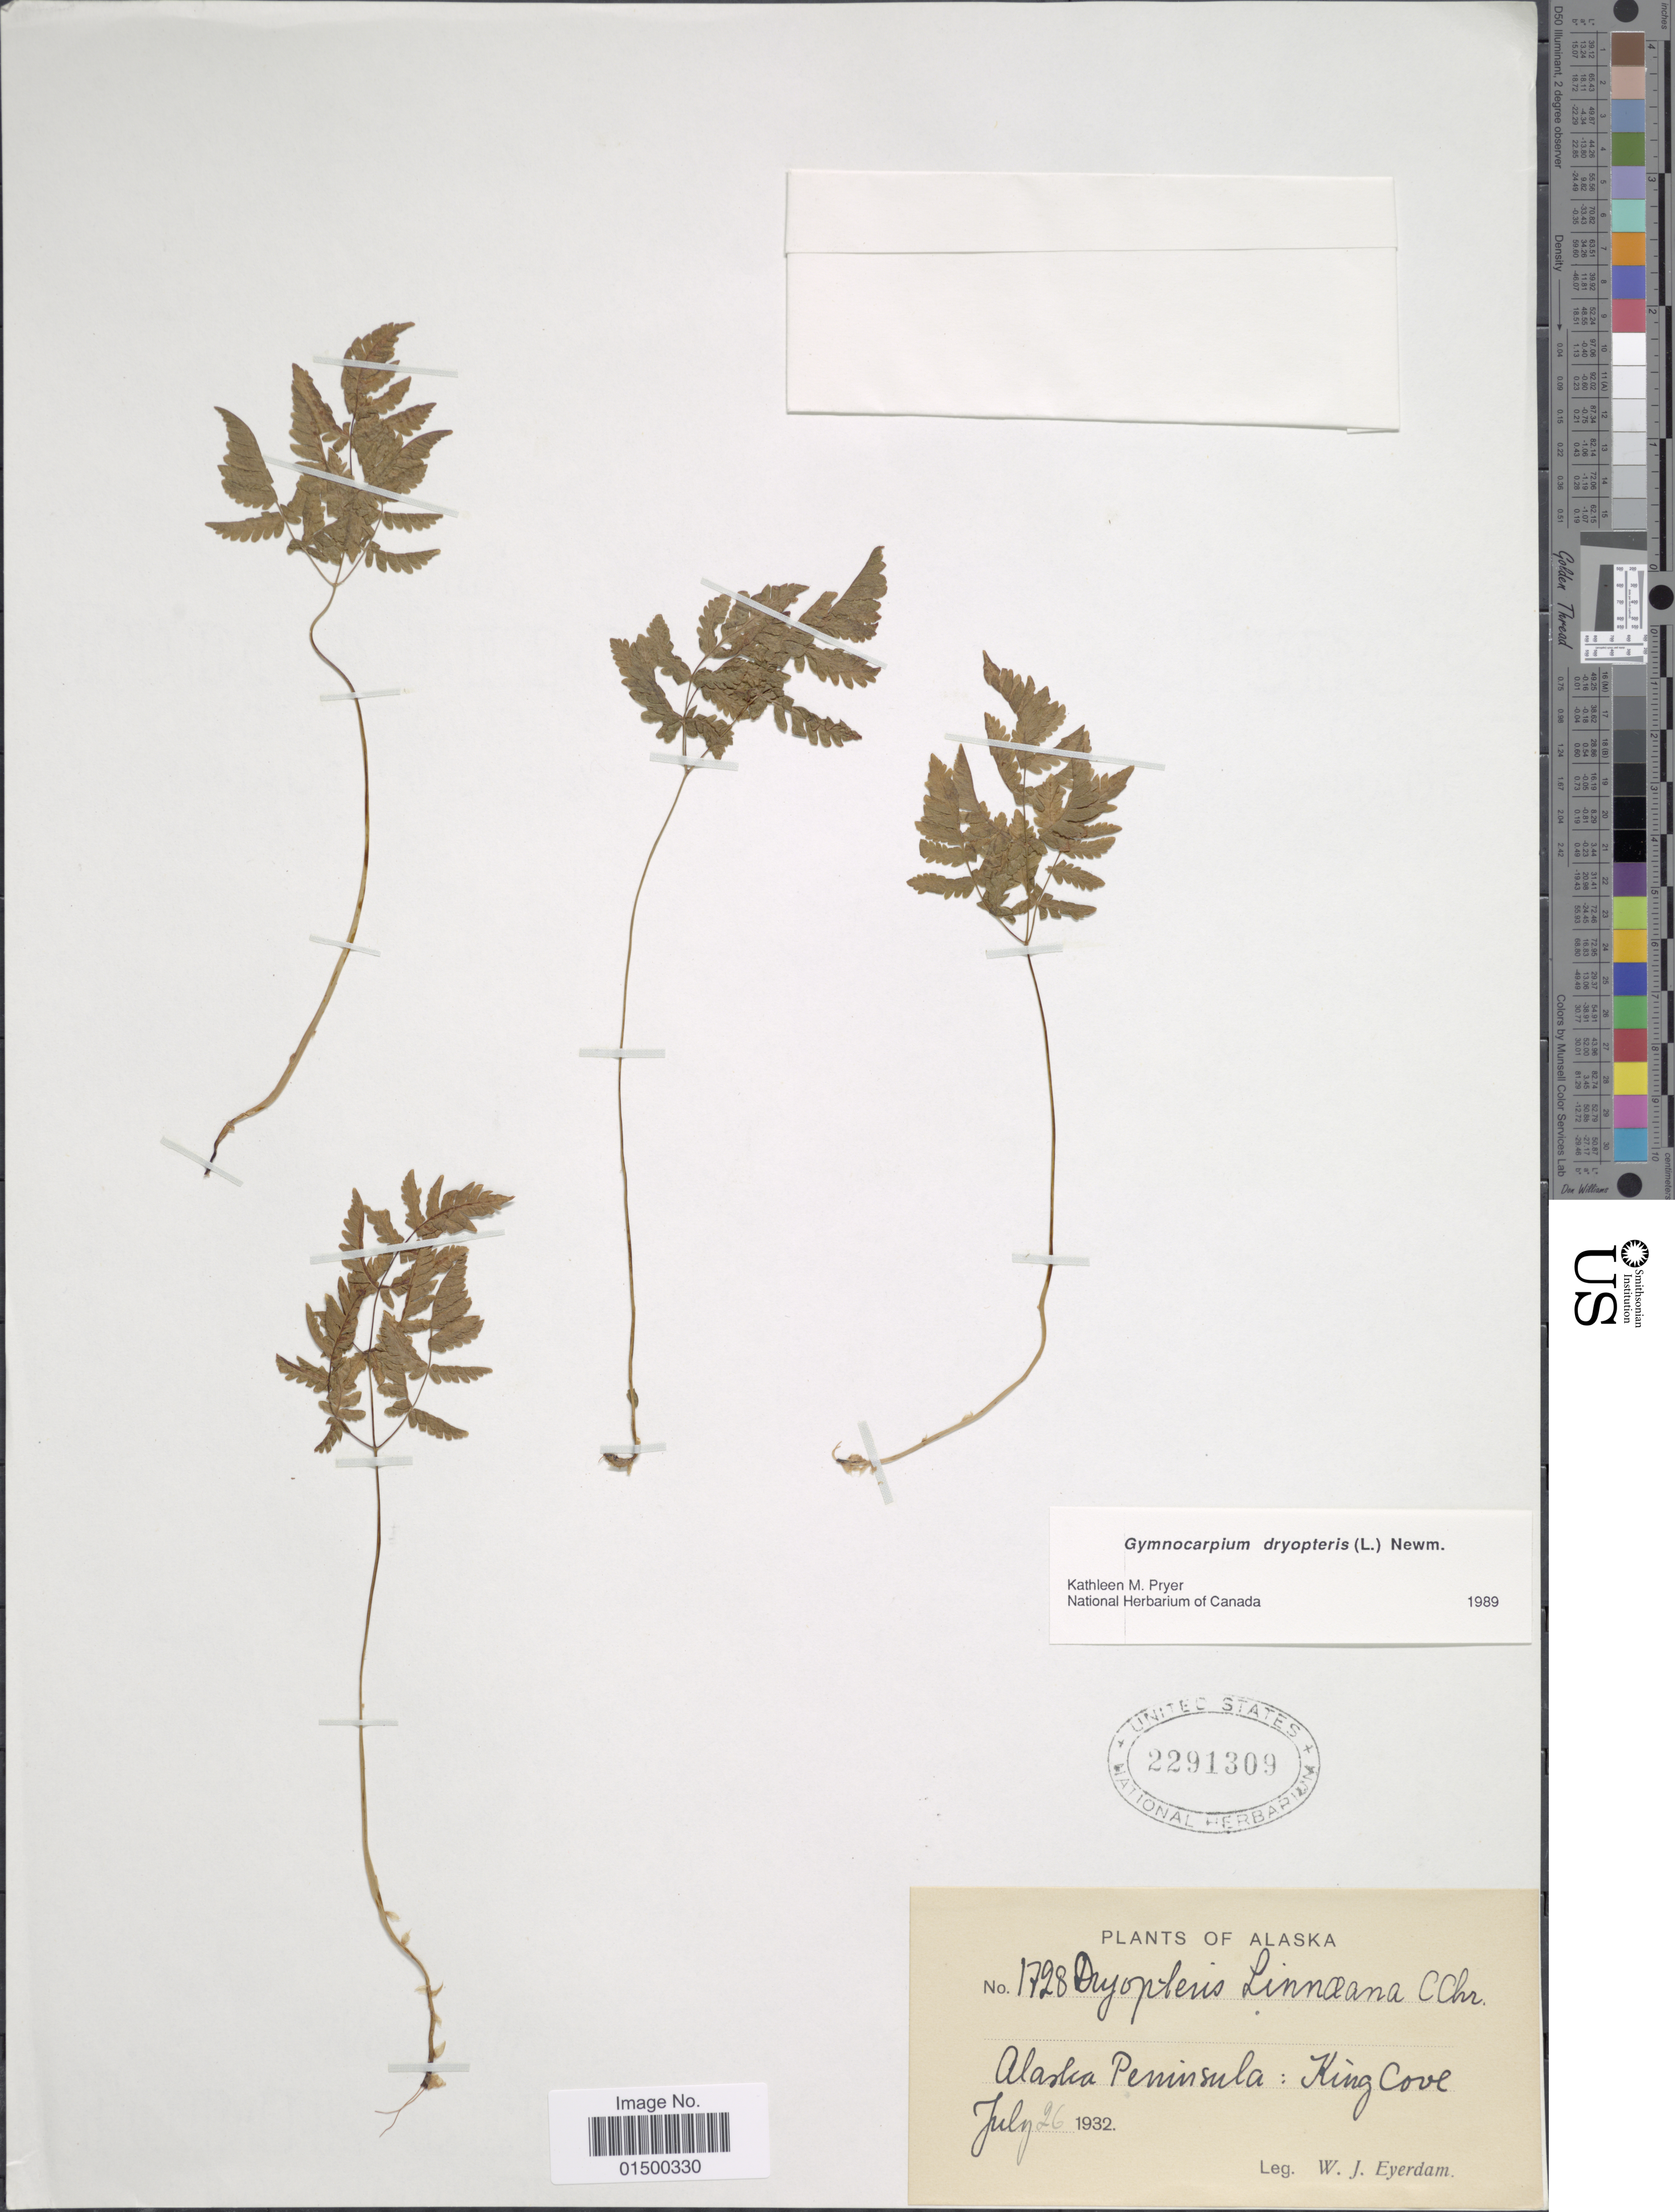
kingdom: Plantae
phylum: Tracheophyta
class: Polypodiopsida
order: Polypodiales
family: Cystopteridaceae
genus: Gymnocarpium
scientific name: Gymnocarpium dryopteris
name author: (L.) Newman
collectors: W. J. Eyerdam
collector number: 1728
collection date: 1932-07-26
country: United States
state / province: Alaska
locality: Alaska Peninsula: King Cove.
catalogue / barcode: US 2291309